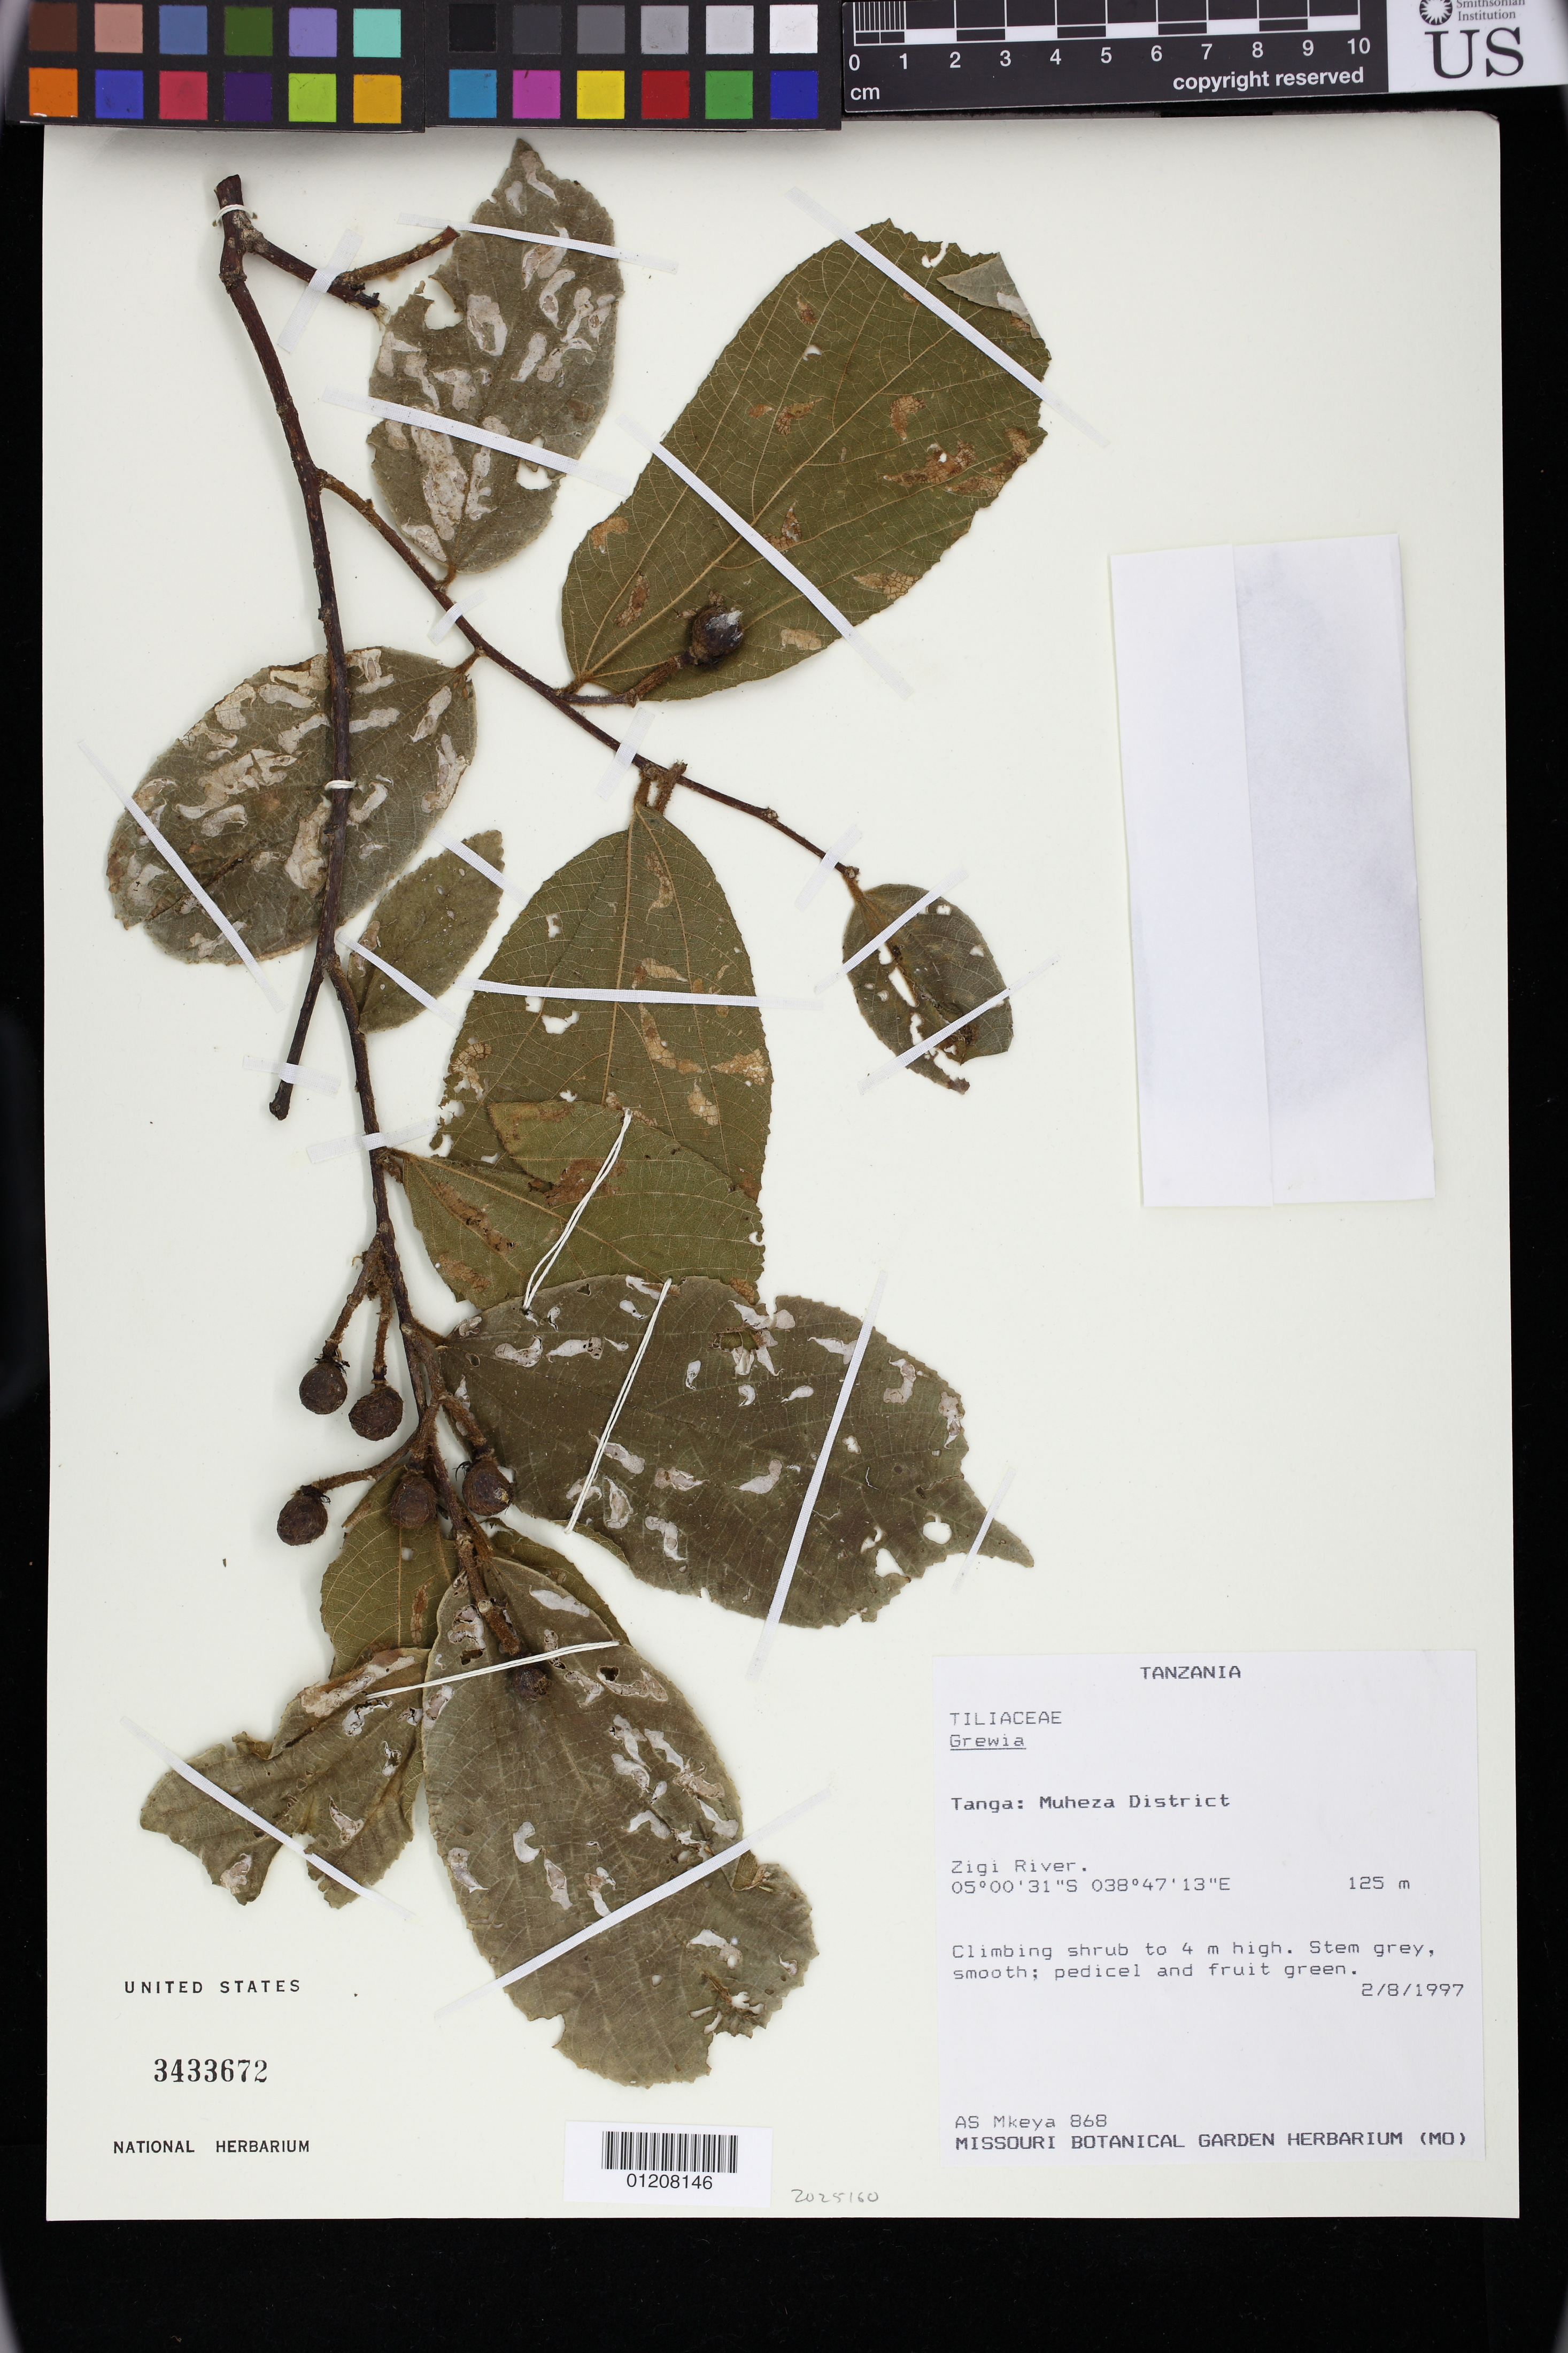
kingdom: Plantae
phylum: Tracheophyta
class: Magnoliopsida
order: Malvales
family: Malvaceae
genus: Grewia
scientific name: Grewia sp.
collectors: A. Mkeya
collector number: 868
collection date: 1997-02-08 or 1997-08-02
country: Tanzania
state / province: Tanga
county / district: Muheza District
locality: Zizi River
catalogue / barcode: US 3433672